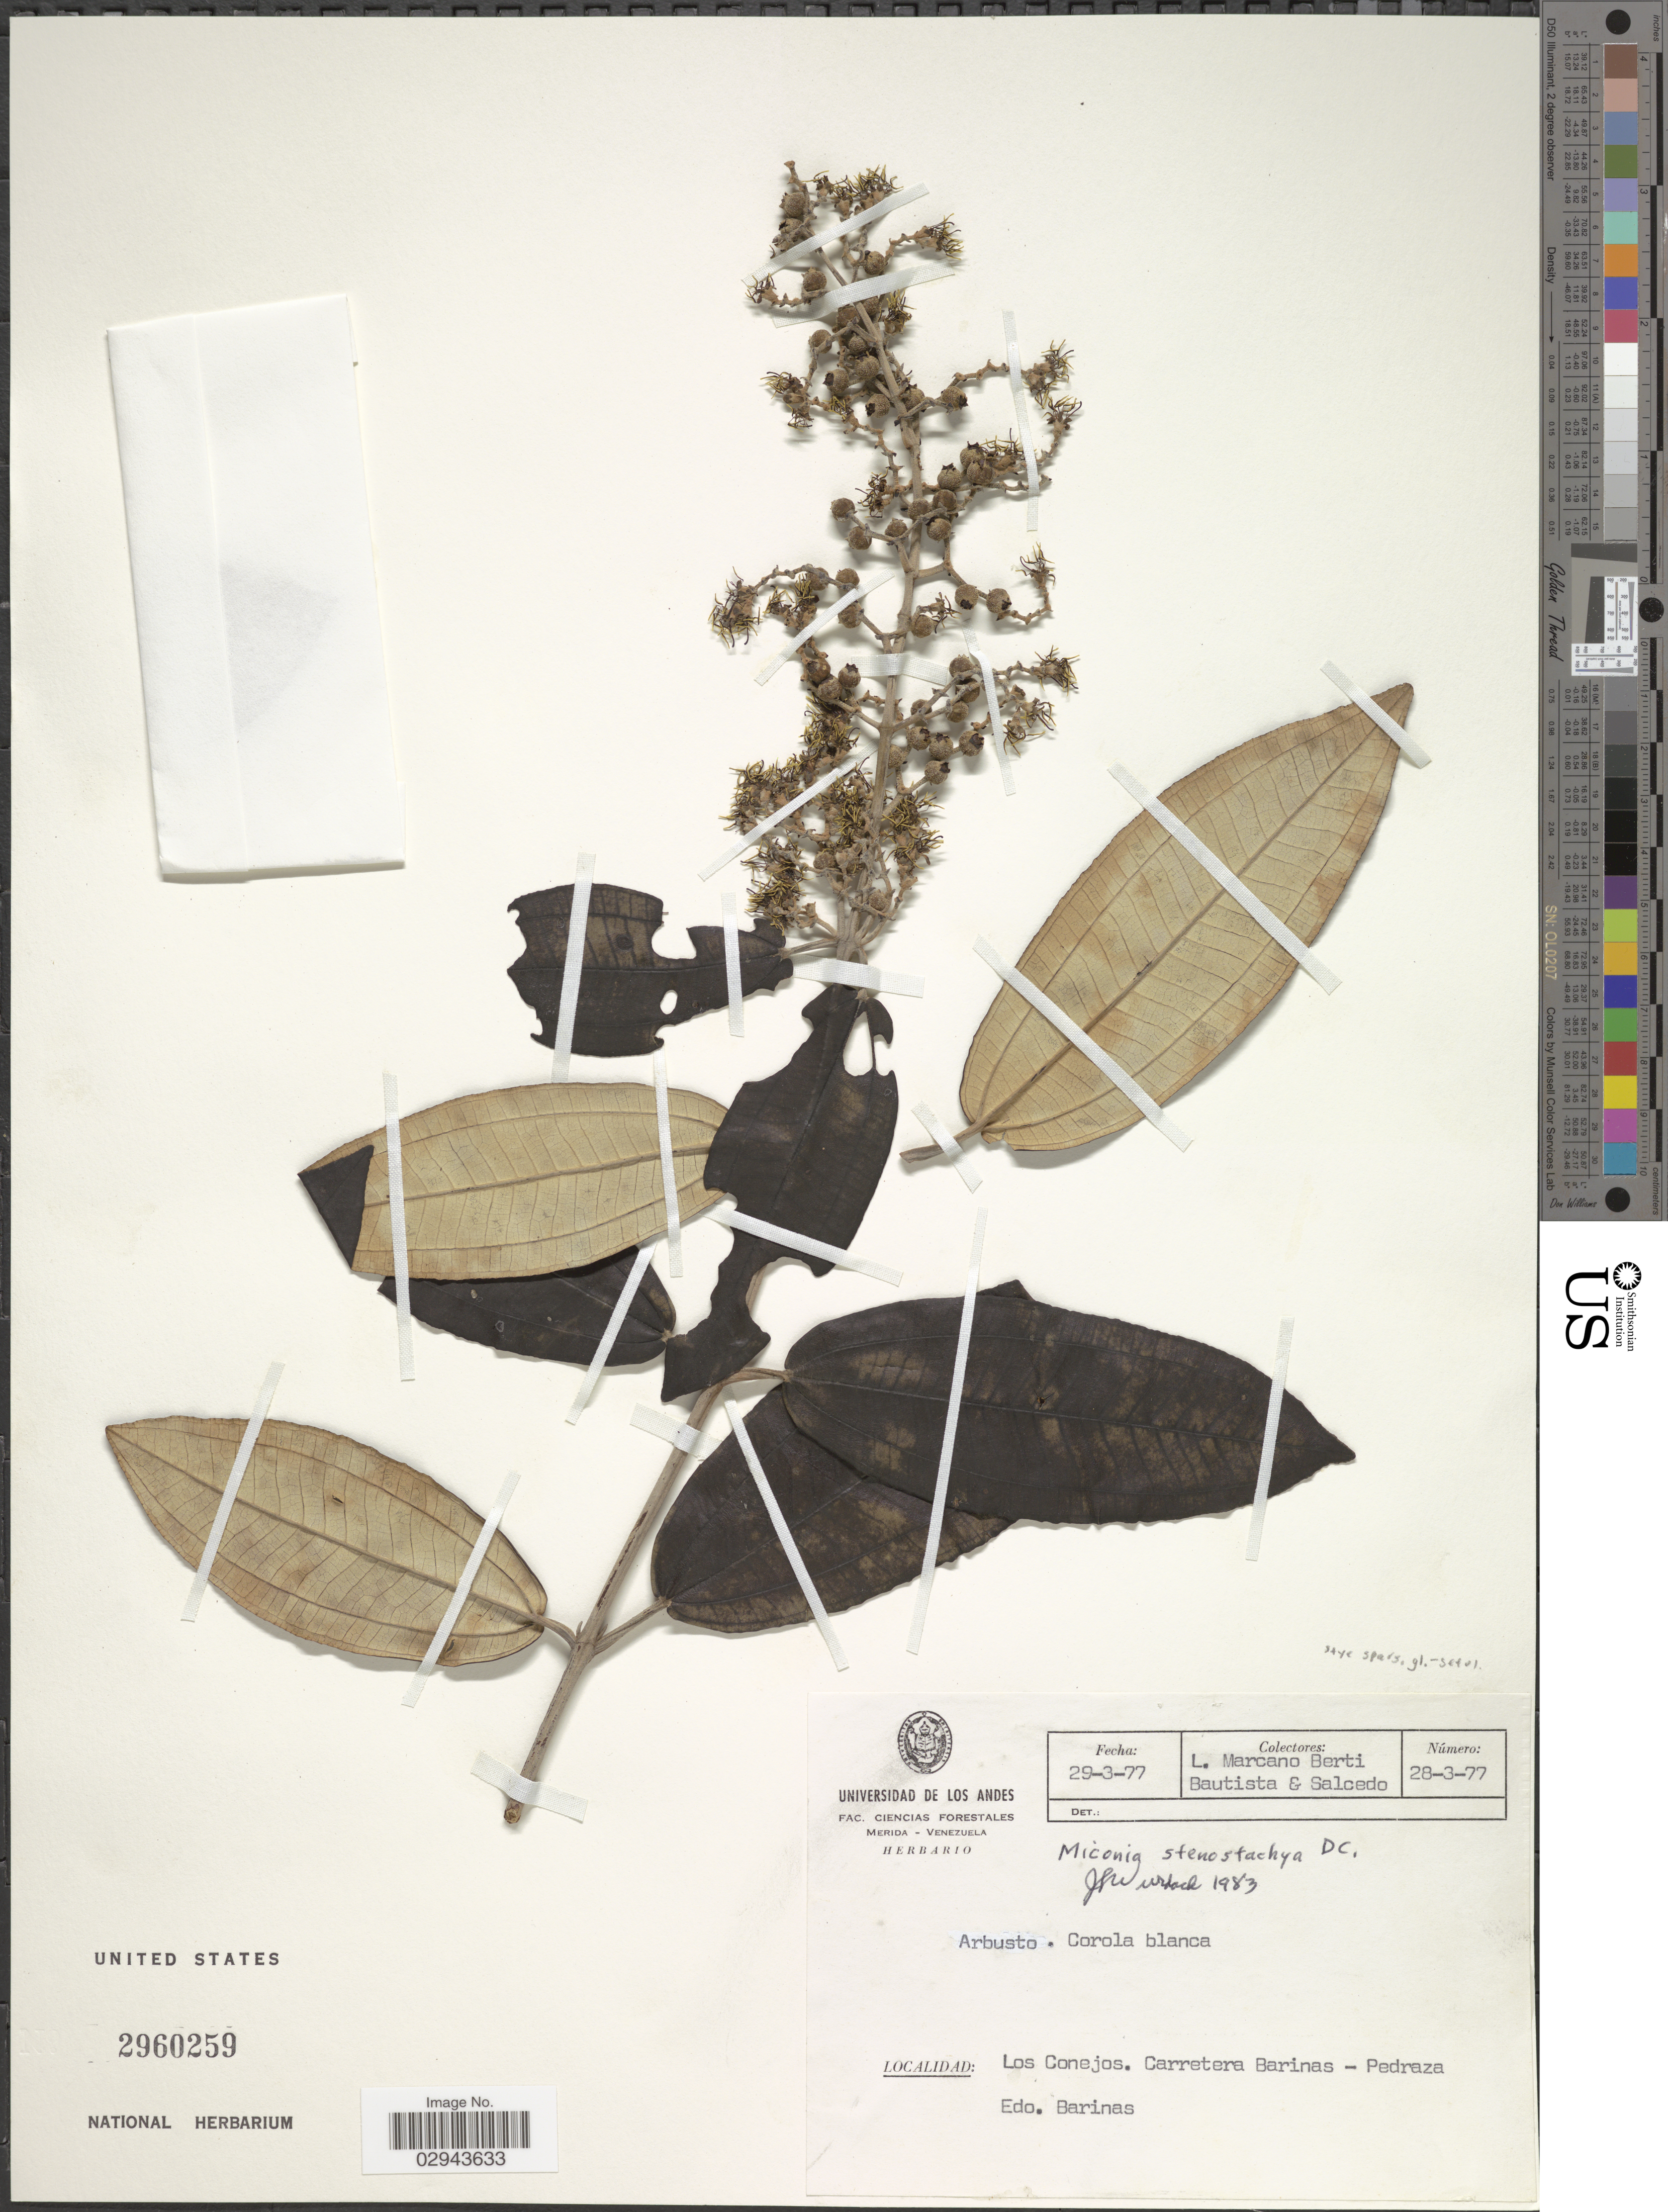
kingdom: Plantae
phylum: Tracheophyta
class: Magnoliopsida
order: Myrtales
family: Melastomataceae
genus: Miconia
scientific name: Miconia stenostachya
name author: DC.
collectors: L. Marcano-Berti, -. Bautista & Salcedo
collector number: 28-3-77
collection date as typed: Transcribed d/m/y: 29/3/77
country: Venezuela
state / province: Barinas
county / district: Pedraza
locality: Los Conejos. Carretera Barinas - Pedraza.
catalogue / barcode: US 2960259